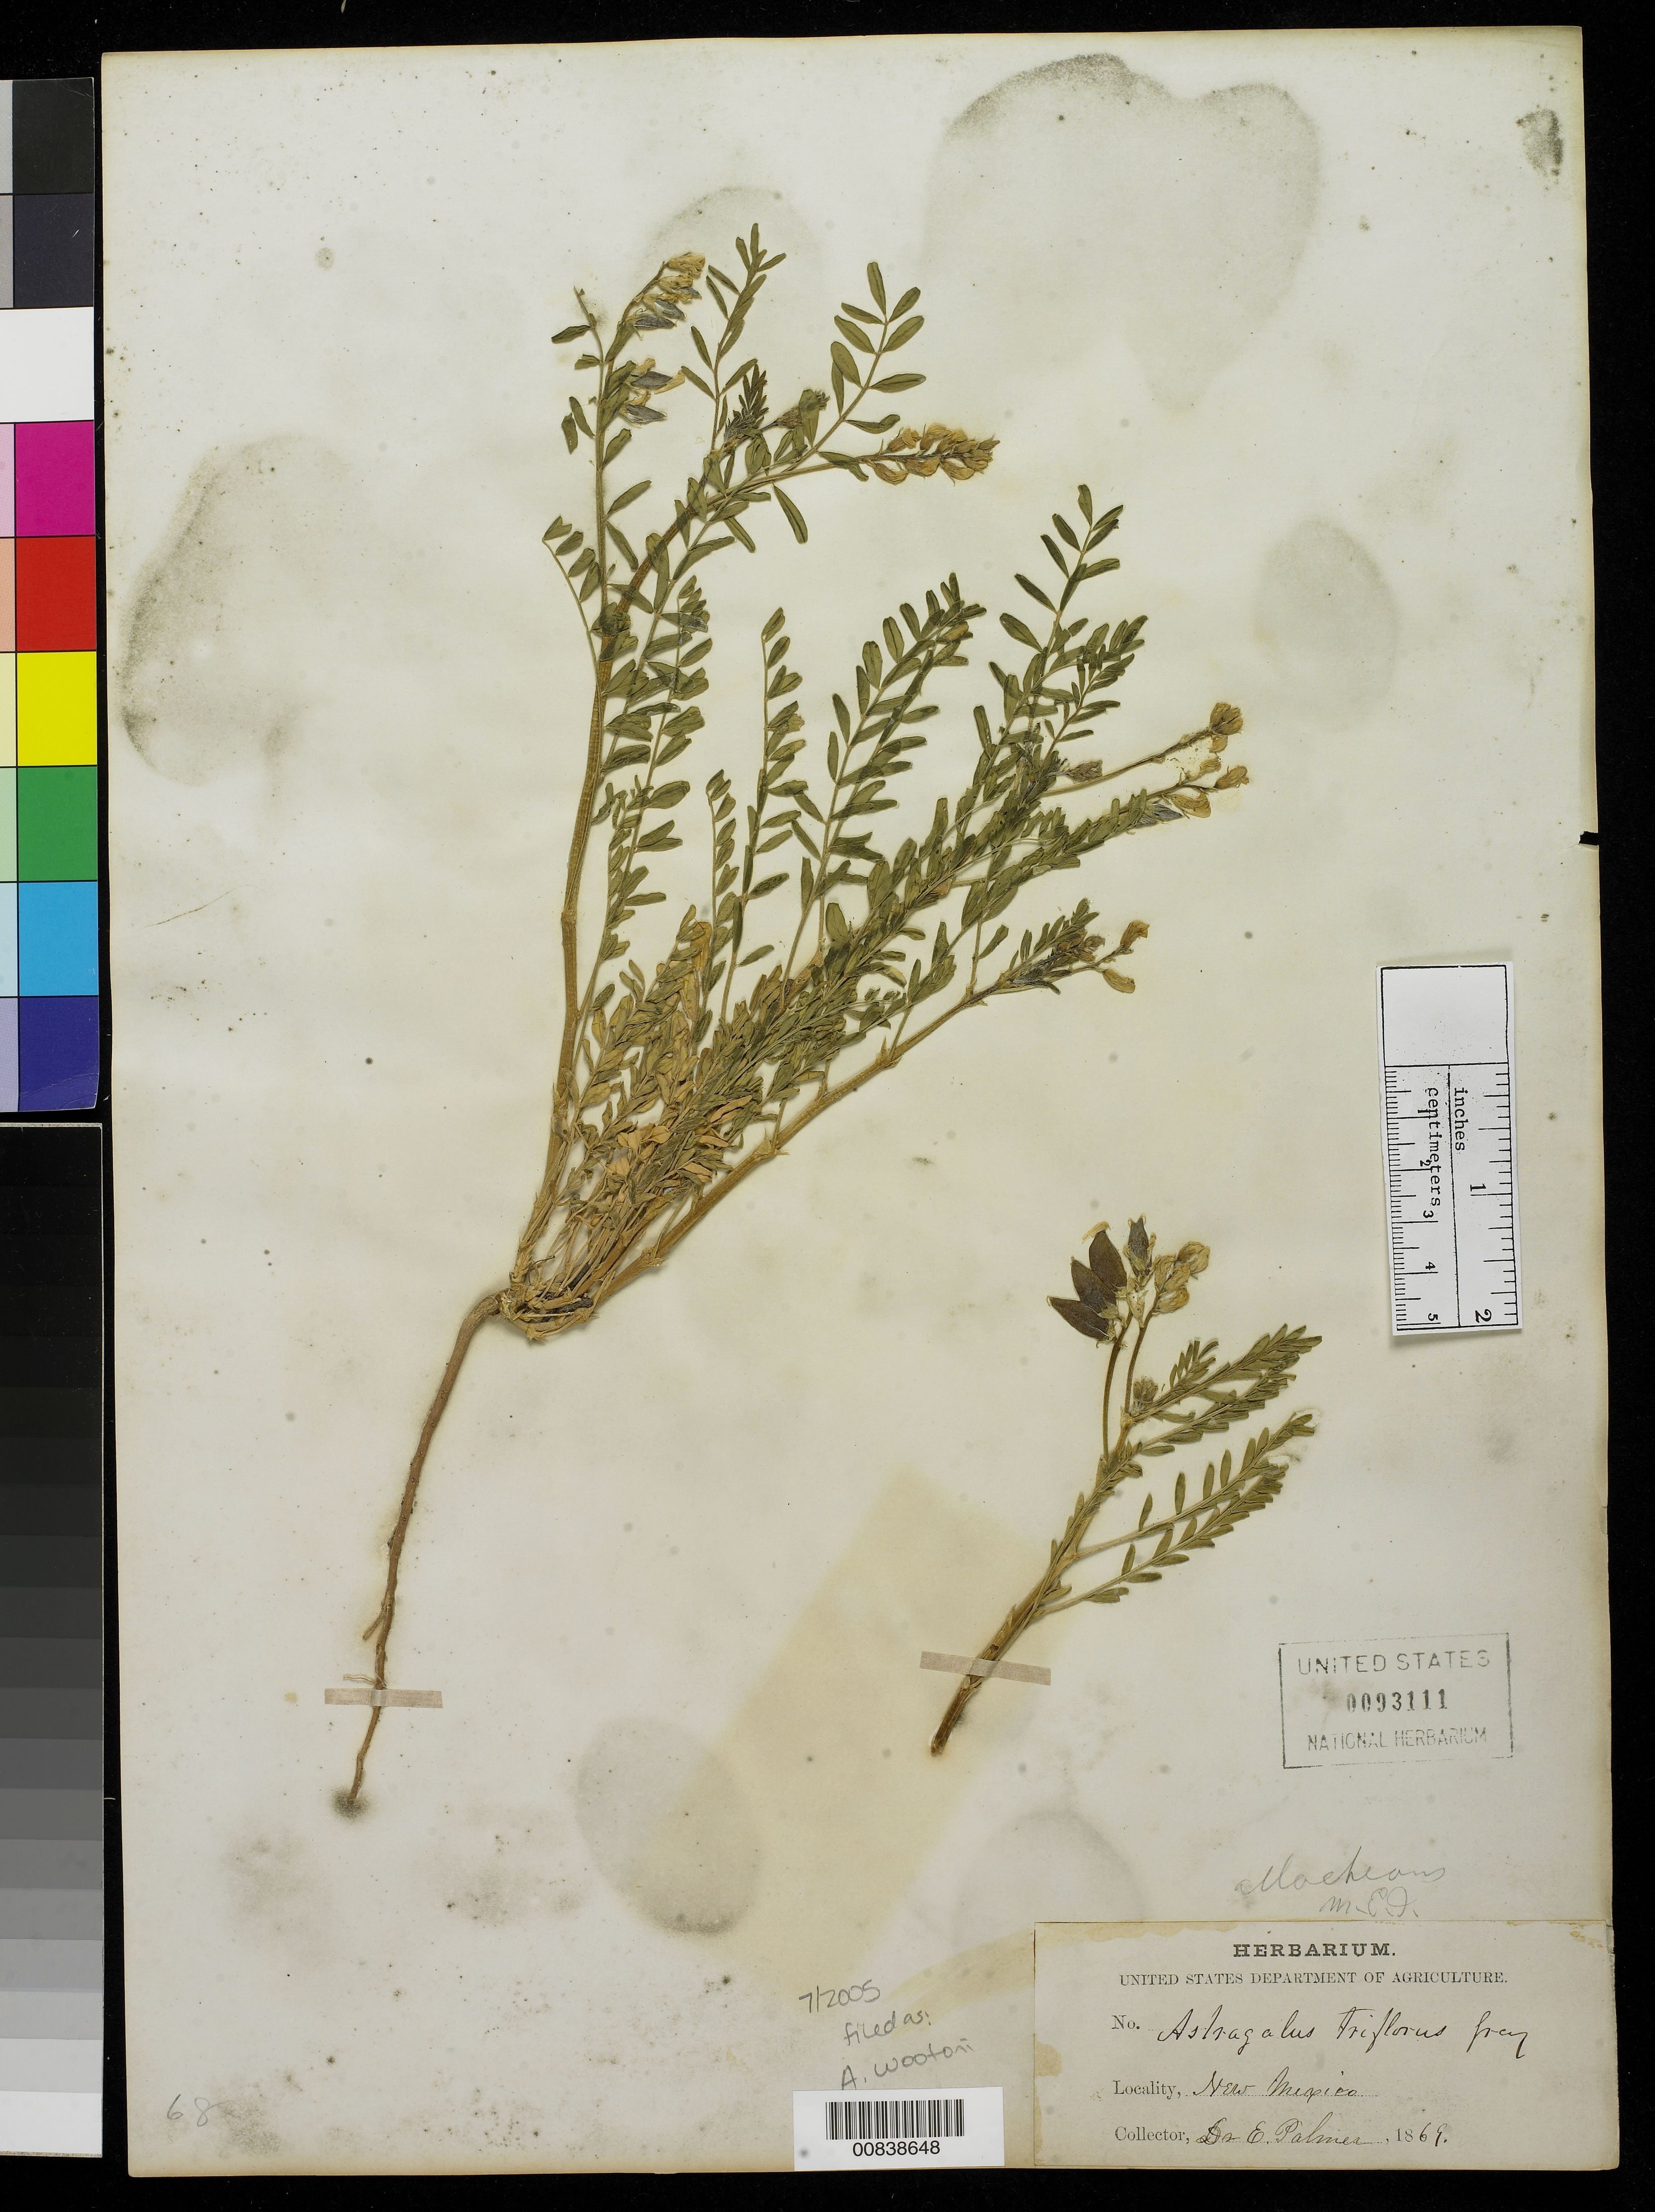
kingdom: Plantae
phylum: Tracheophyta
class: Magnoliopsida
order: Fabales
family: Fabaceae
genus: Astragalus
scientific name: Astragalus wootonii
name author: E. Sheld.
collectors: E. Palmer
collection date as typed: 1869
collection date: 1869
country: United States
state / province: New Mexico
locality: New Mexico.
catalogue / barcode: US 93111